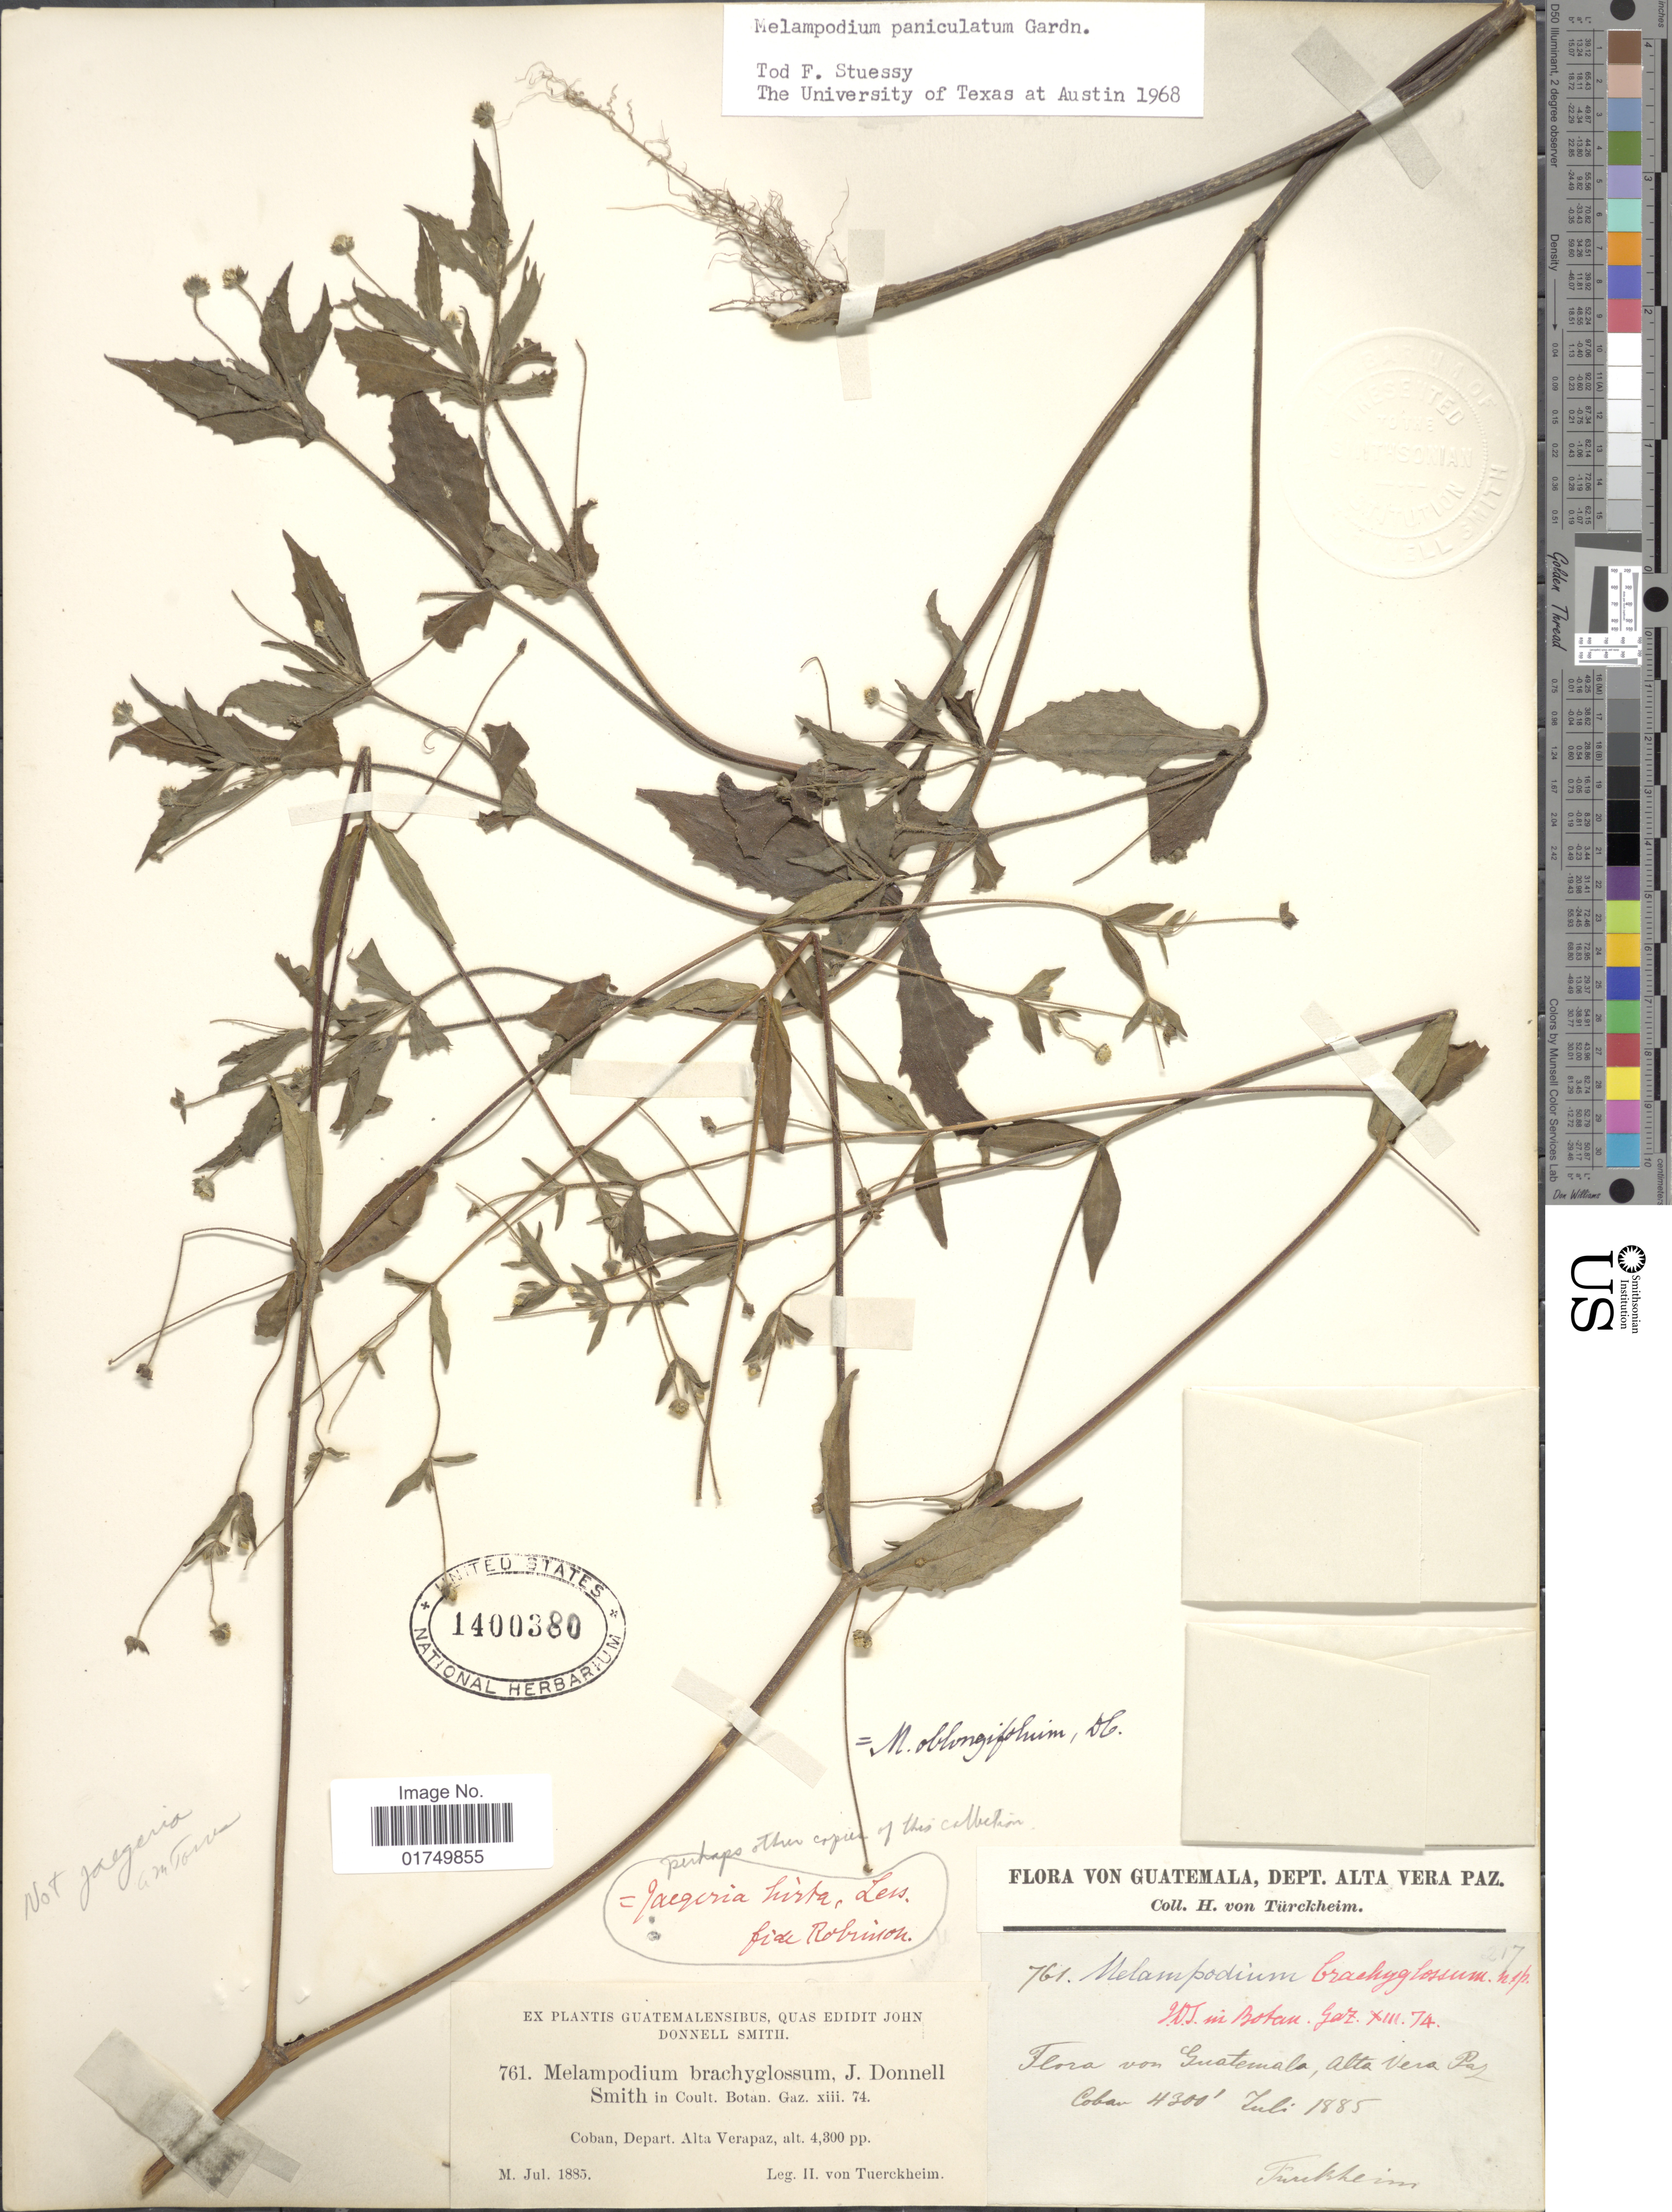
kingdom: Plantae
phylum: Tracheophyta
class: Magnoliopsida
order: Asterales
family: Asteraceae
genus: Melampodium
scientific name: Melampodium paniculatum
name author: Gardner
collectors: H. von Türckheim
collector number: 761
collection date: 1885-07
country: Guatemala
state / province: Alta Verapaz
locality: Coban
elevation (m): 1311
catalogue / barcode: US 1400380